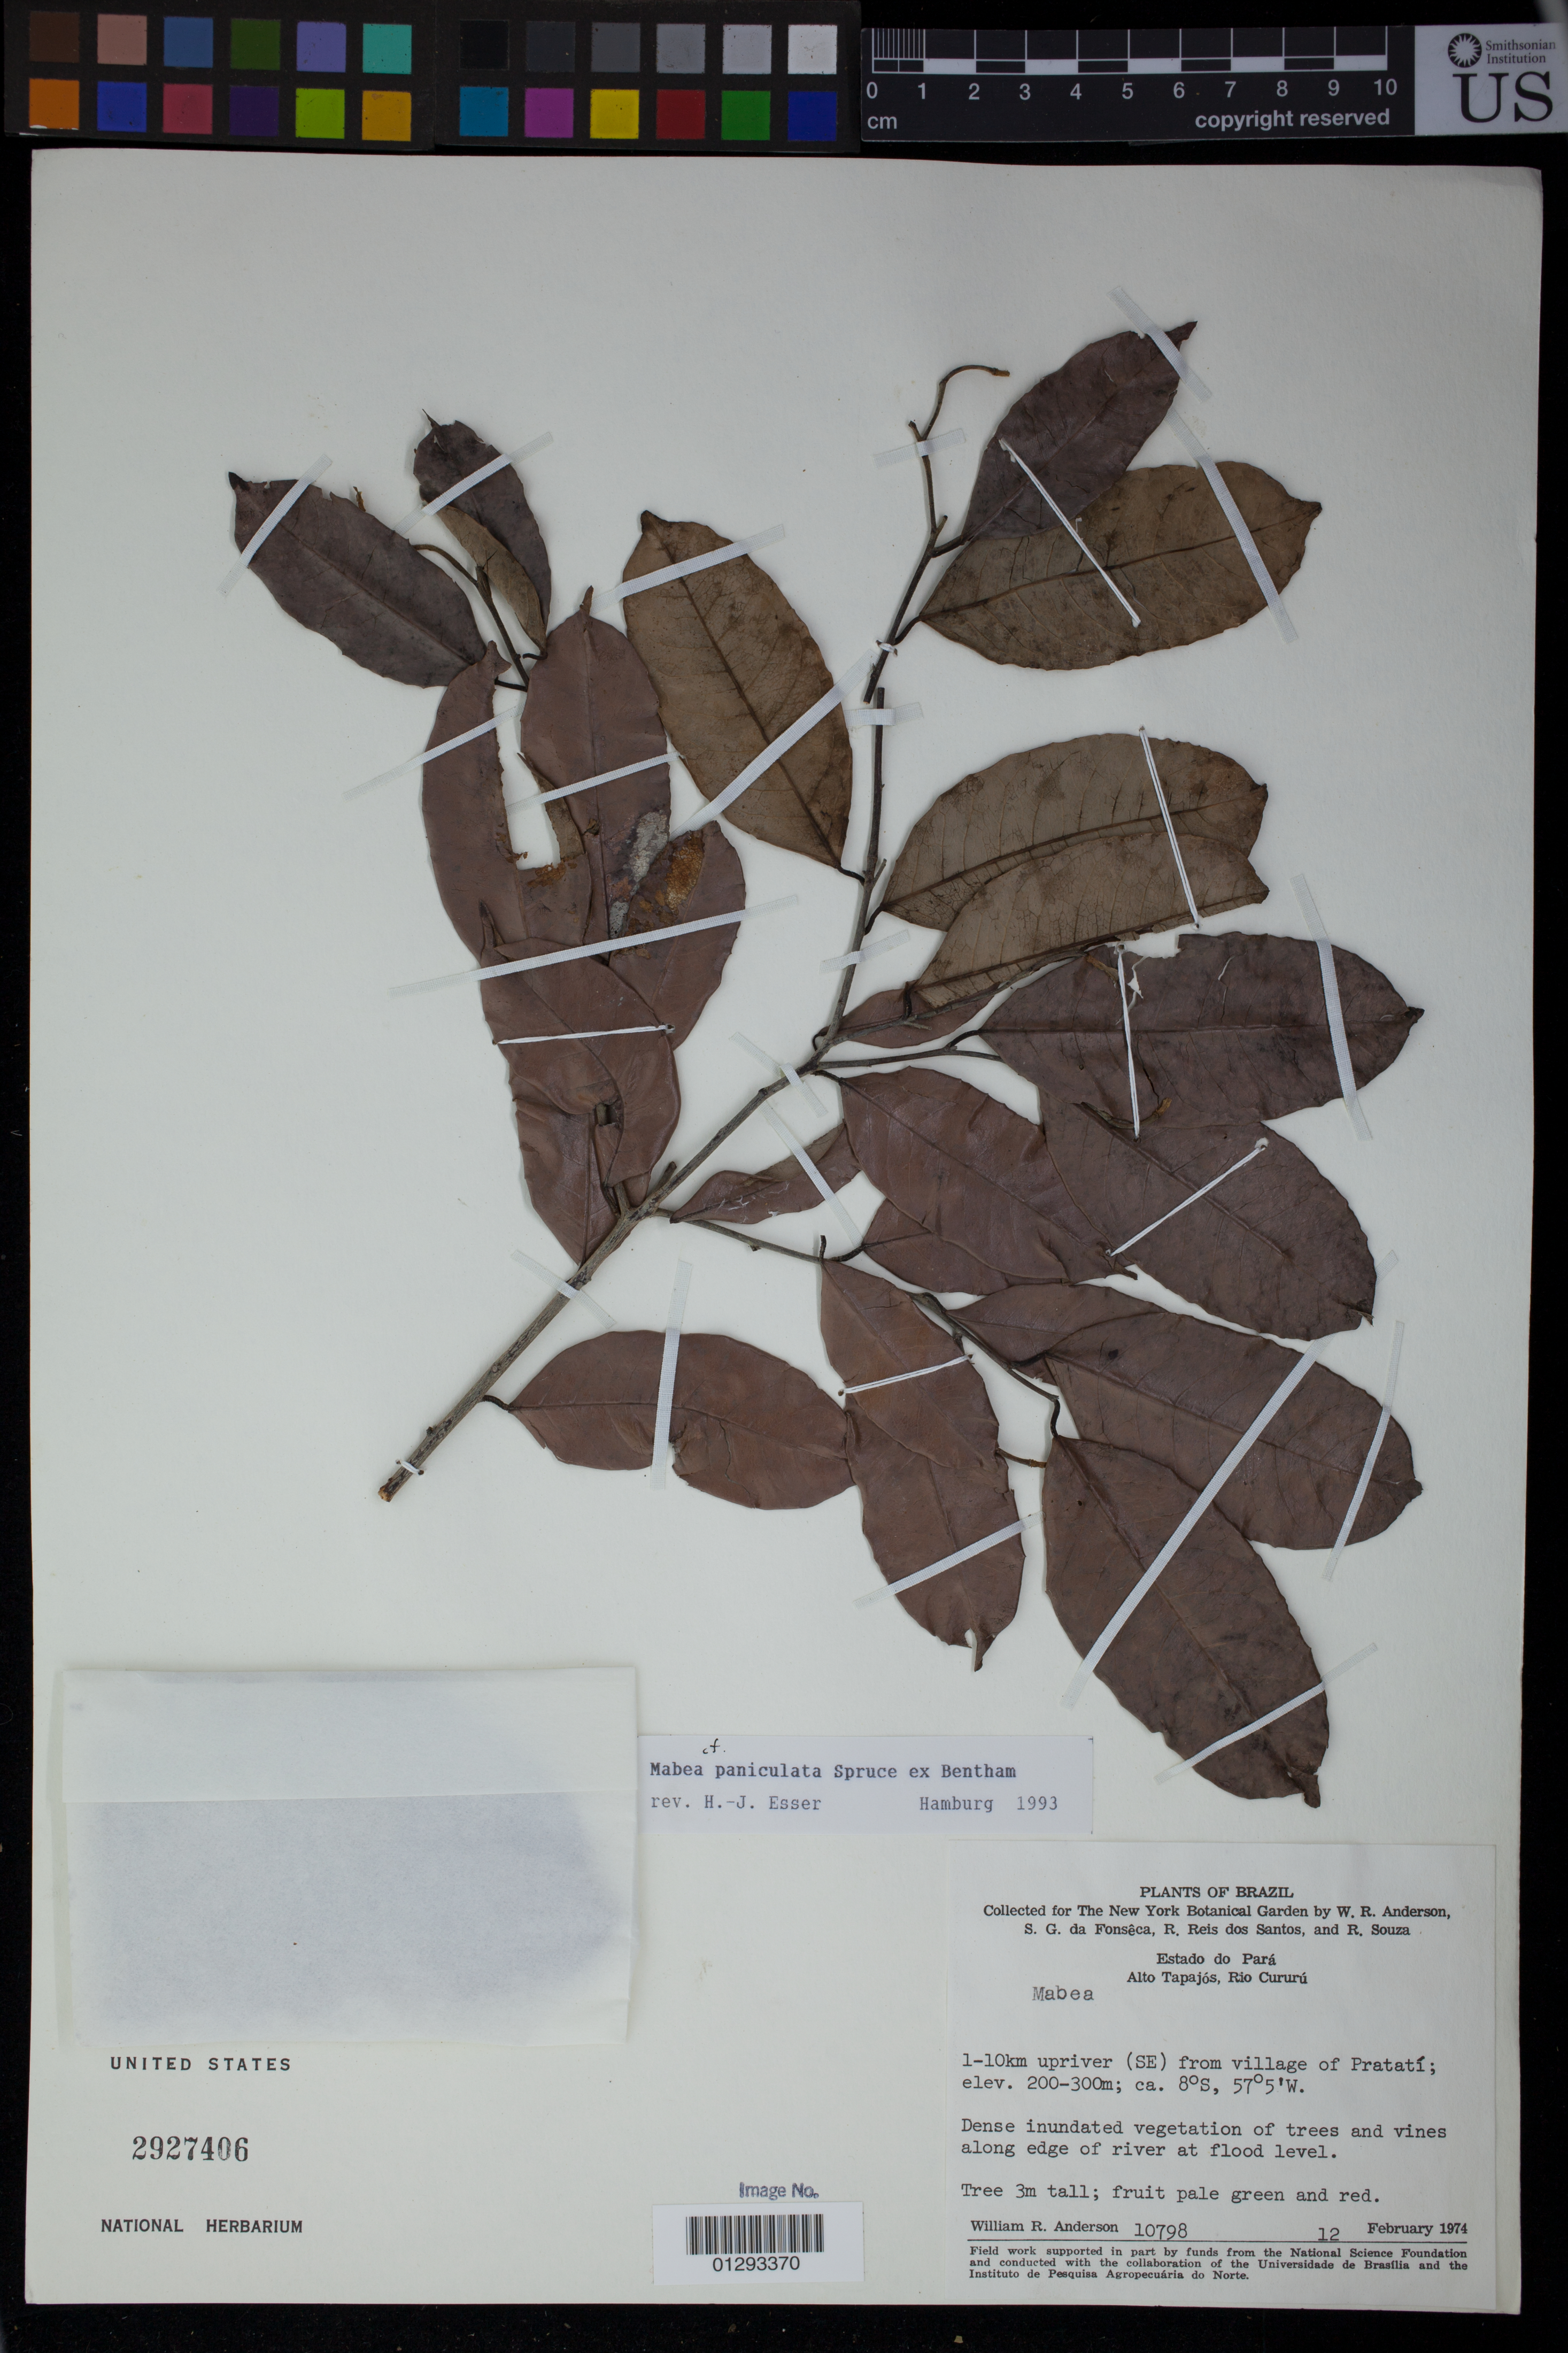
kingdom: Plantae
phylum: Tracheophyta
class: Magnoliopsida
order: Malpighiales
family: Euphorbiaceae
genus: Mabea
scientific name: Mabea paniculata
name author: Spruce ex Benth.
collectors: W. Anderson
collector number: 10798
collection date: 1974-02-12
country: Brazil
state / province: Pará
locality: Alto Tapajos, Rio Cururu. 1-10km upriver (SE) from village of Pratati.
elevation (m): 200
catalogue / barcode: US 2927406